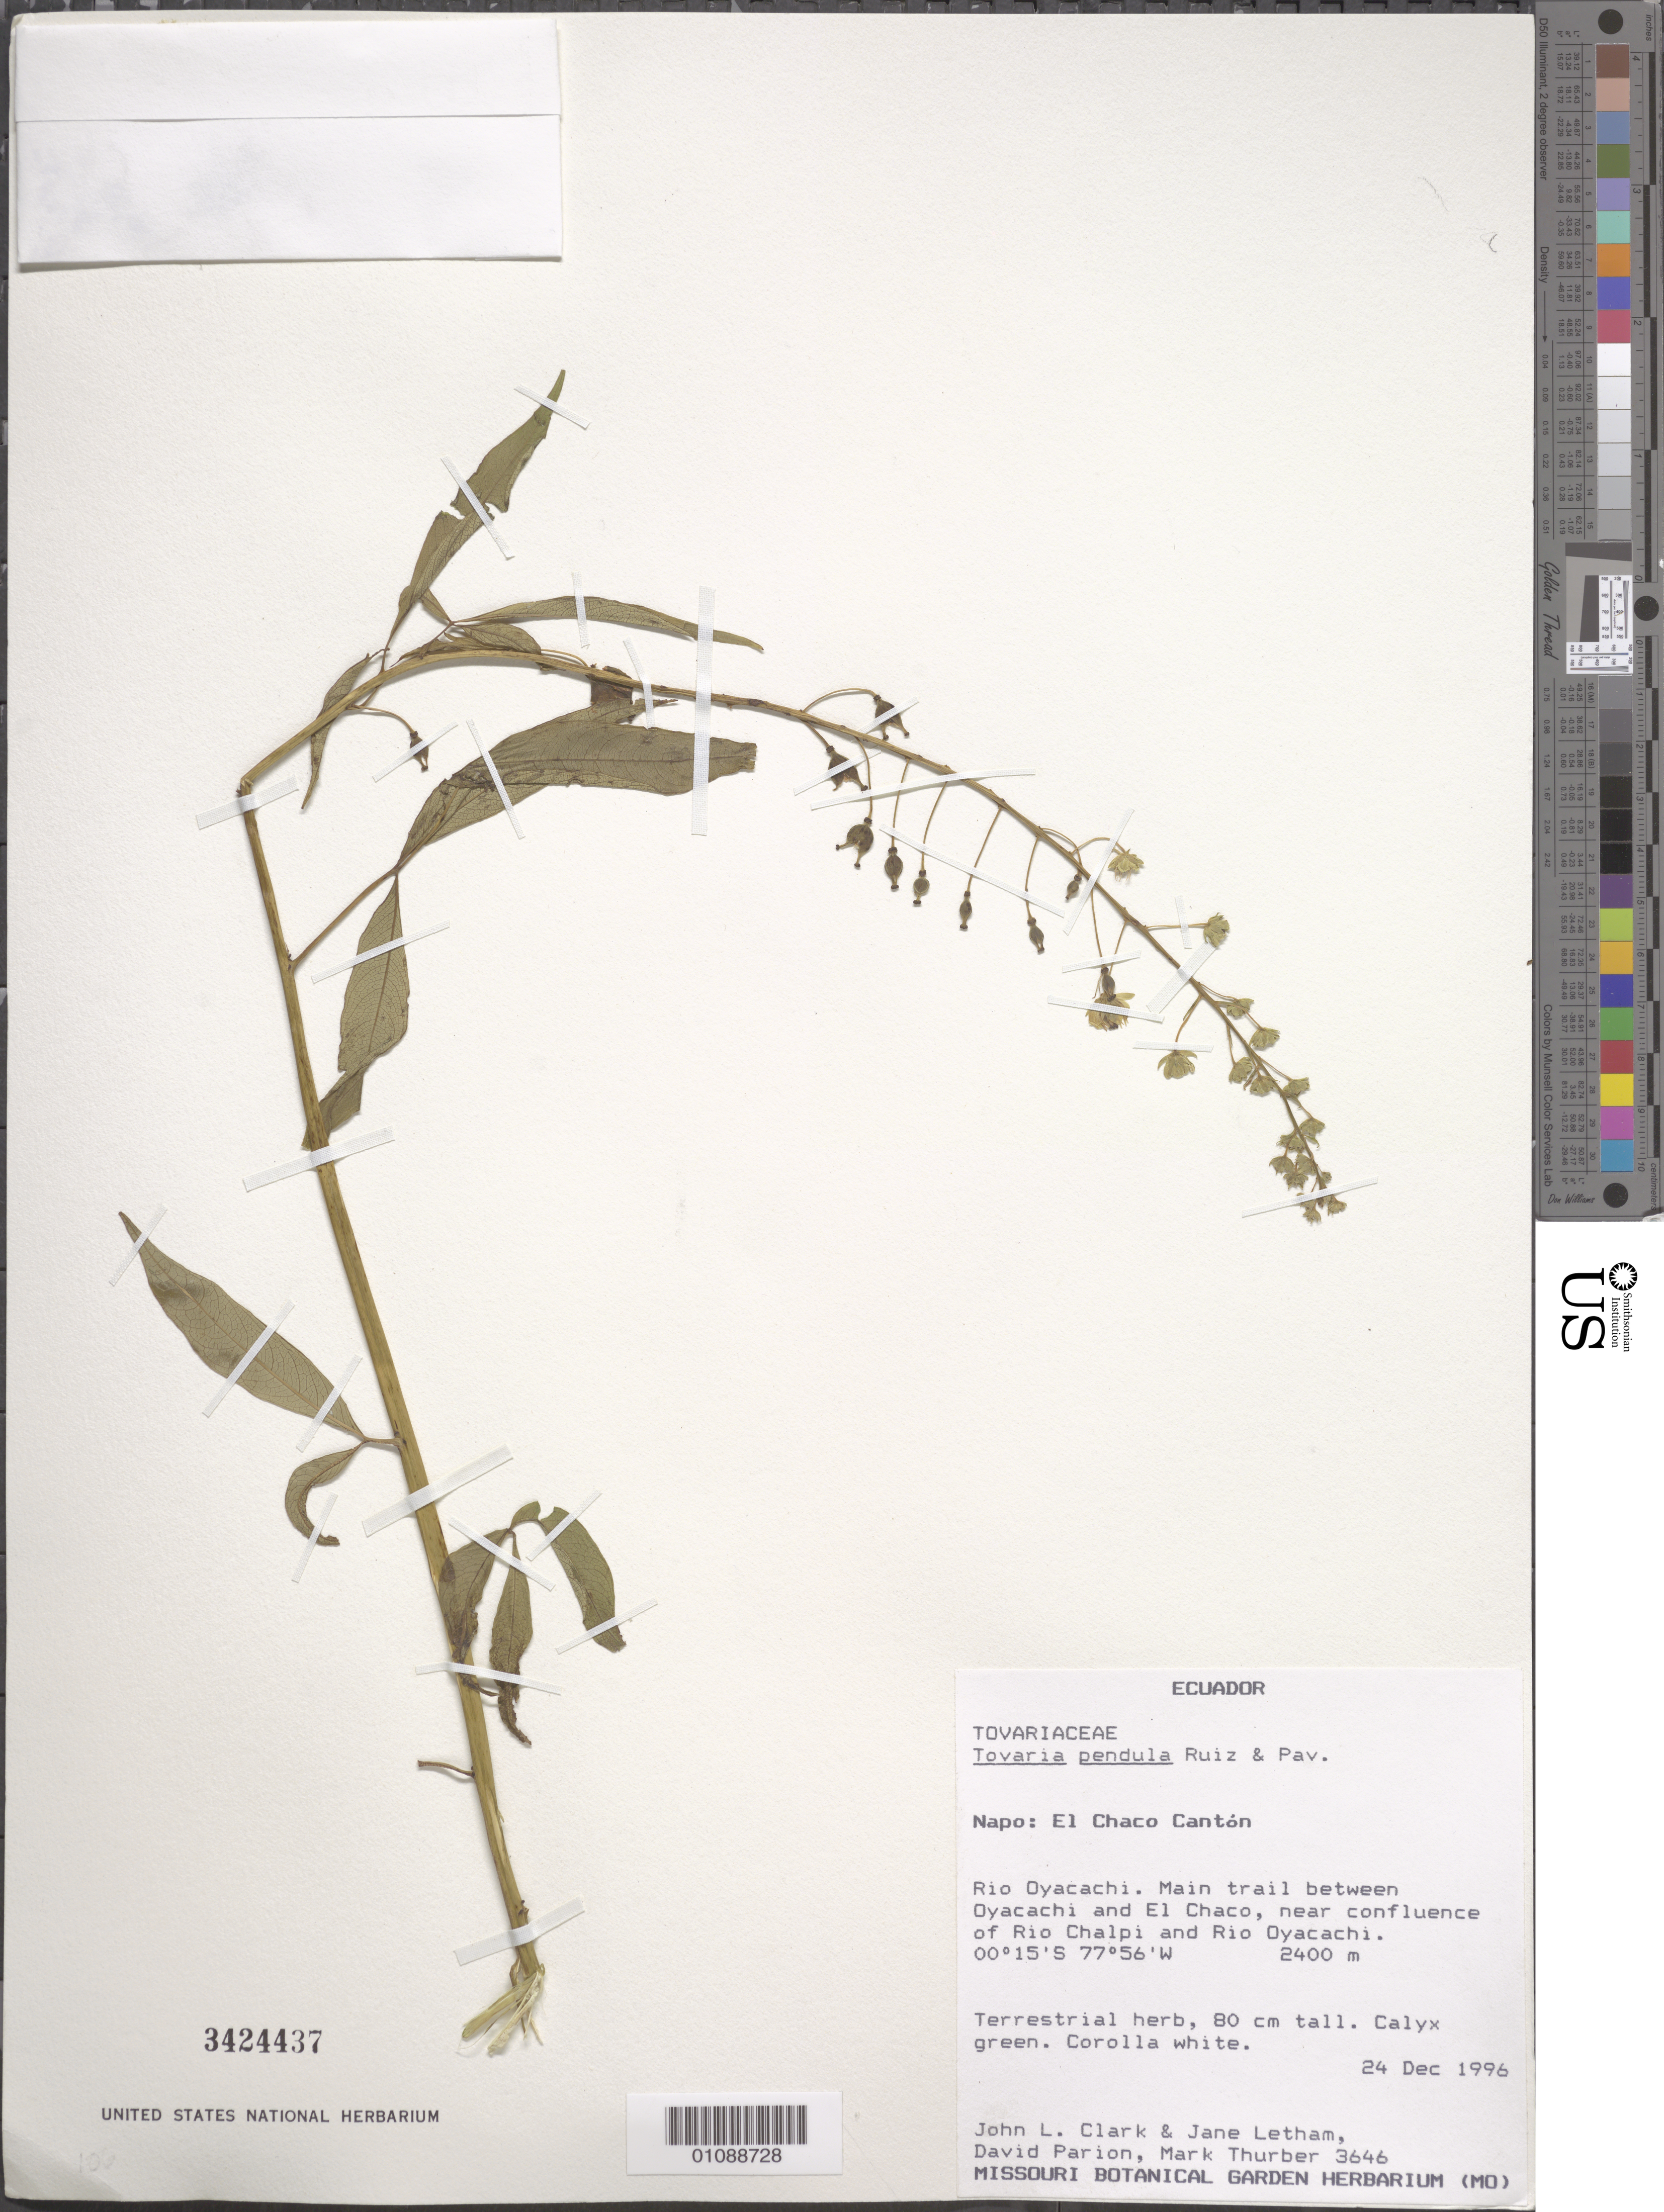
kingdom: Plantae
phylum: Tracheophyta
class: Magnoliopsida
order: Brassicales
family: Tovariaceae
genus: Tovaria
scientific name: Tovaria pendula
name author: Ruiz & Pav.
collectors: J. L. Clark et al.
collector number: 3646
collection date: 1996-12-24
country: Ecuador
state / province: Napo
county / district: El Chaco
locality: Main trail between Oyacachi and El Chaco, near confluence of Rio Chalpi and Rio Oyacachi.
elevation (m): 2400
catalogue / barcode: US 3424437